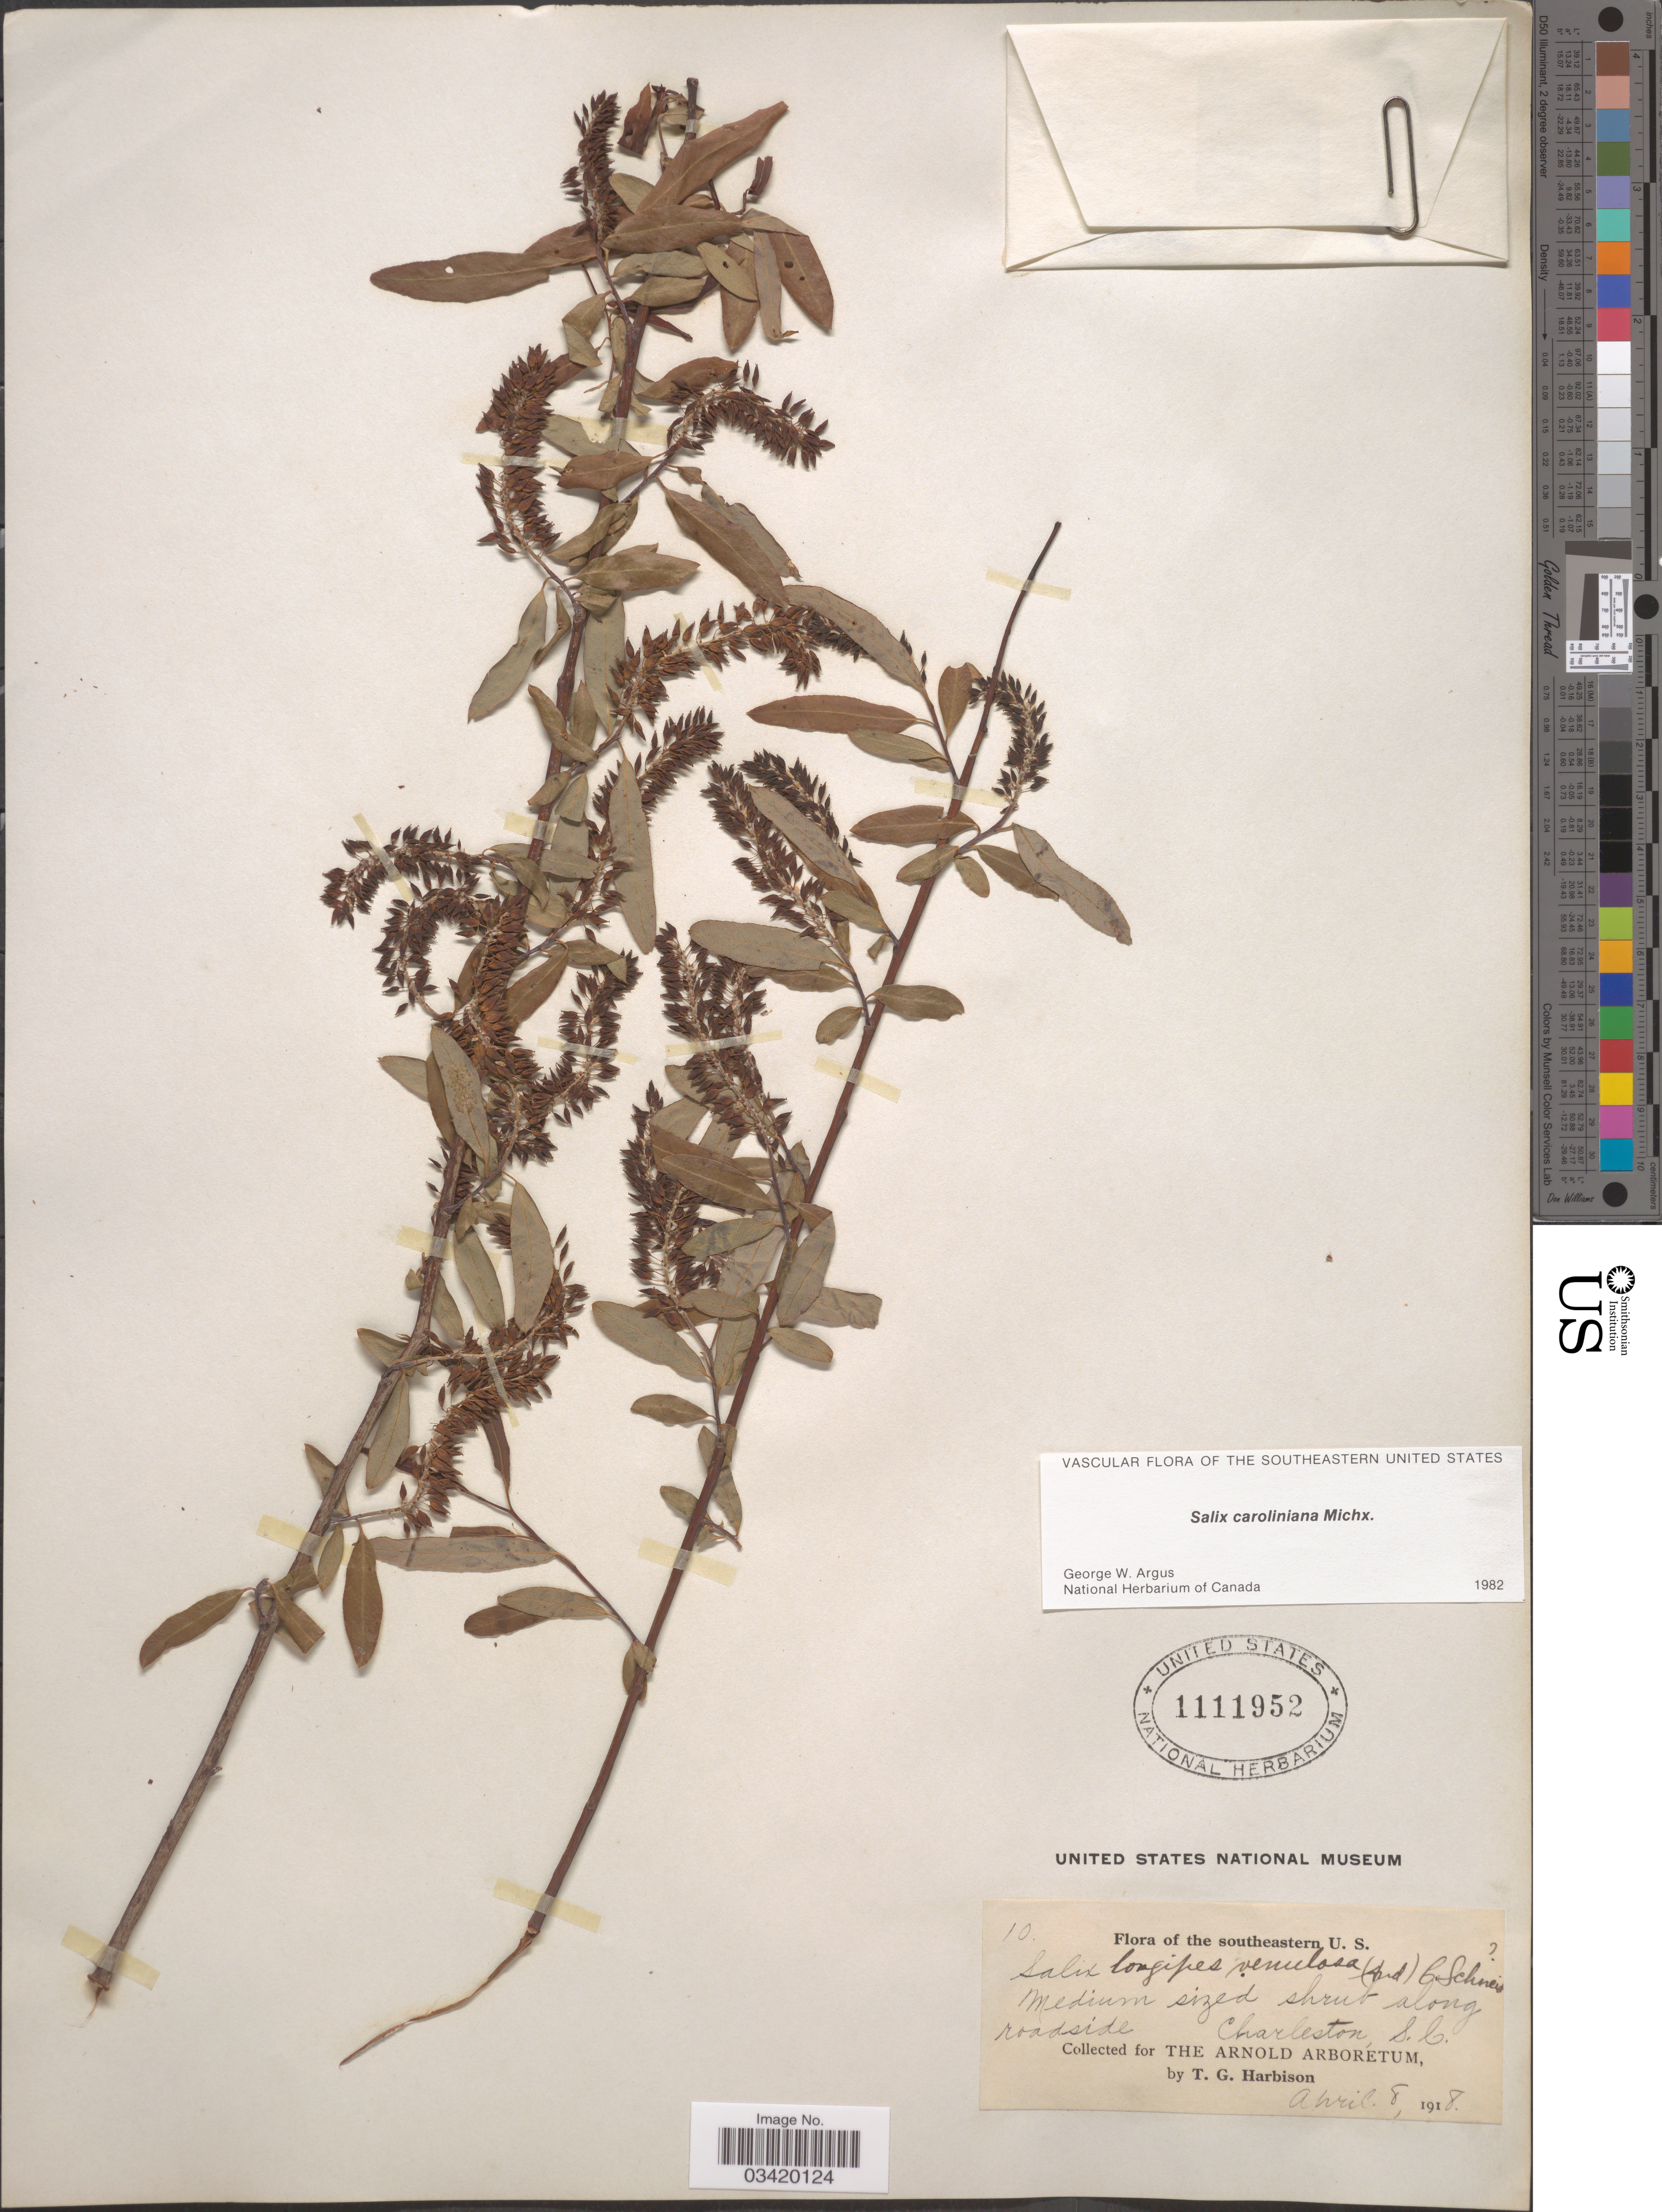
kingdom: Plantae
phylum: Tracheophyta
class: Magnoliopsida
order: Malpighiales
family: Salicaceae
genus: Salix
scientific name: Salix caroliniana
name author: Michx.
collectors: T. Harbison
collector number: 10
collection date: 1918-04-08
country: United States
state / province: South Carolina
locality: Southeastern U.S. Along roadside. Charleston.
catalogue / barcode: US 1111952